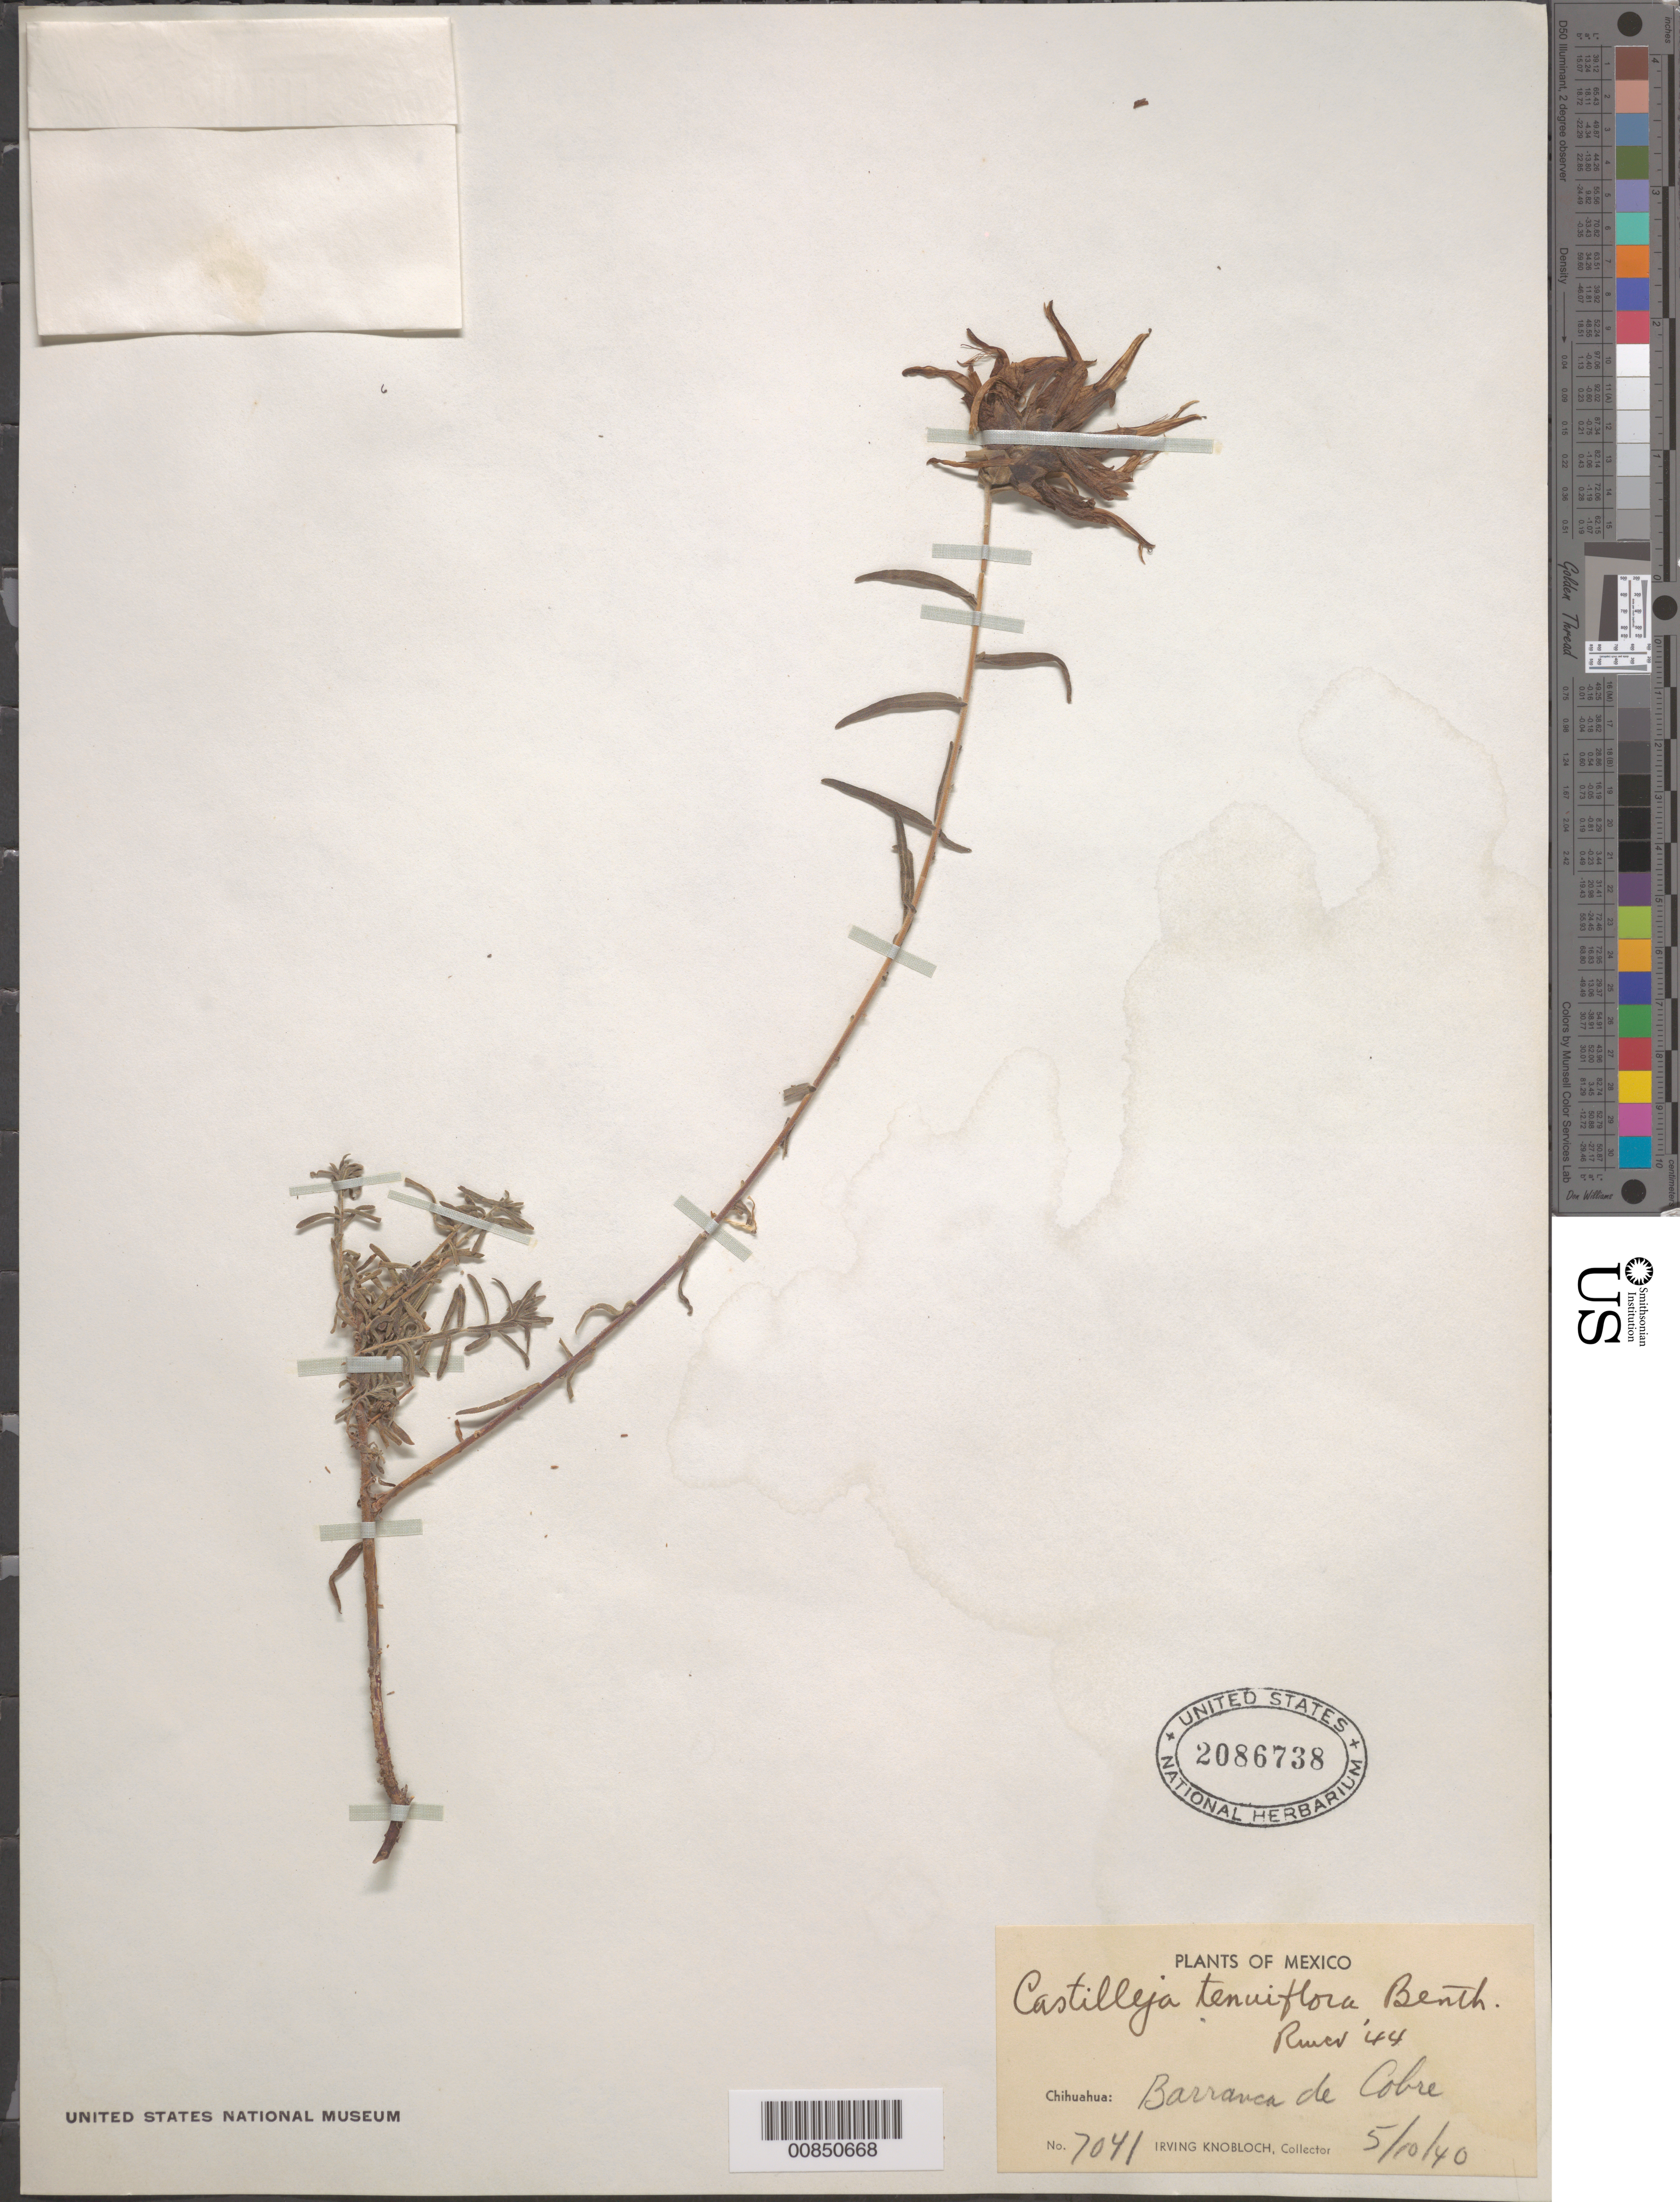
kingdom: Plantae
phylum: Tracheophyta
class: Magnoliopsida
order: Lamiales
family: Orobanchaceae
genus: Castilleja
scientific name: Castilleja tenuiflora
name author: Benth.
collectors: I. W. Knobloch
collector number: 7041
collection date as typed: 10 May 1940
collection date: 1940-05-10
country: Mexico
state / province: Chihuahua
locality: Barranca del Cobre.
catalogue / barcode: US 2086738